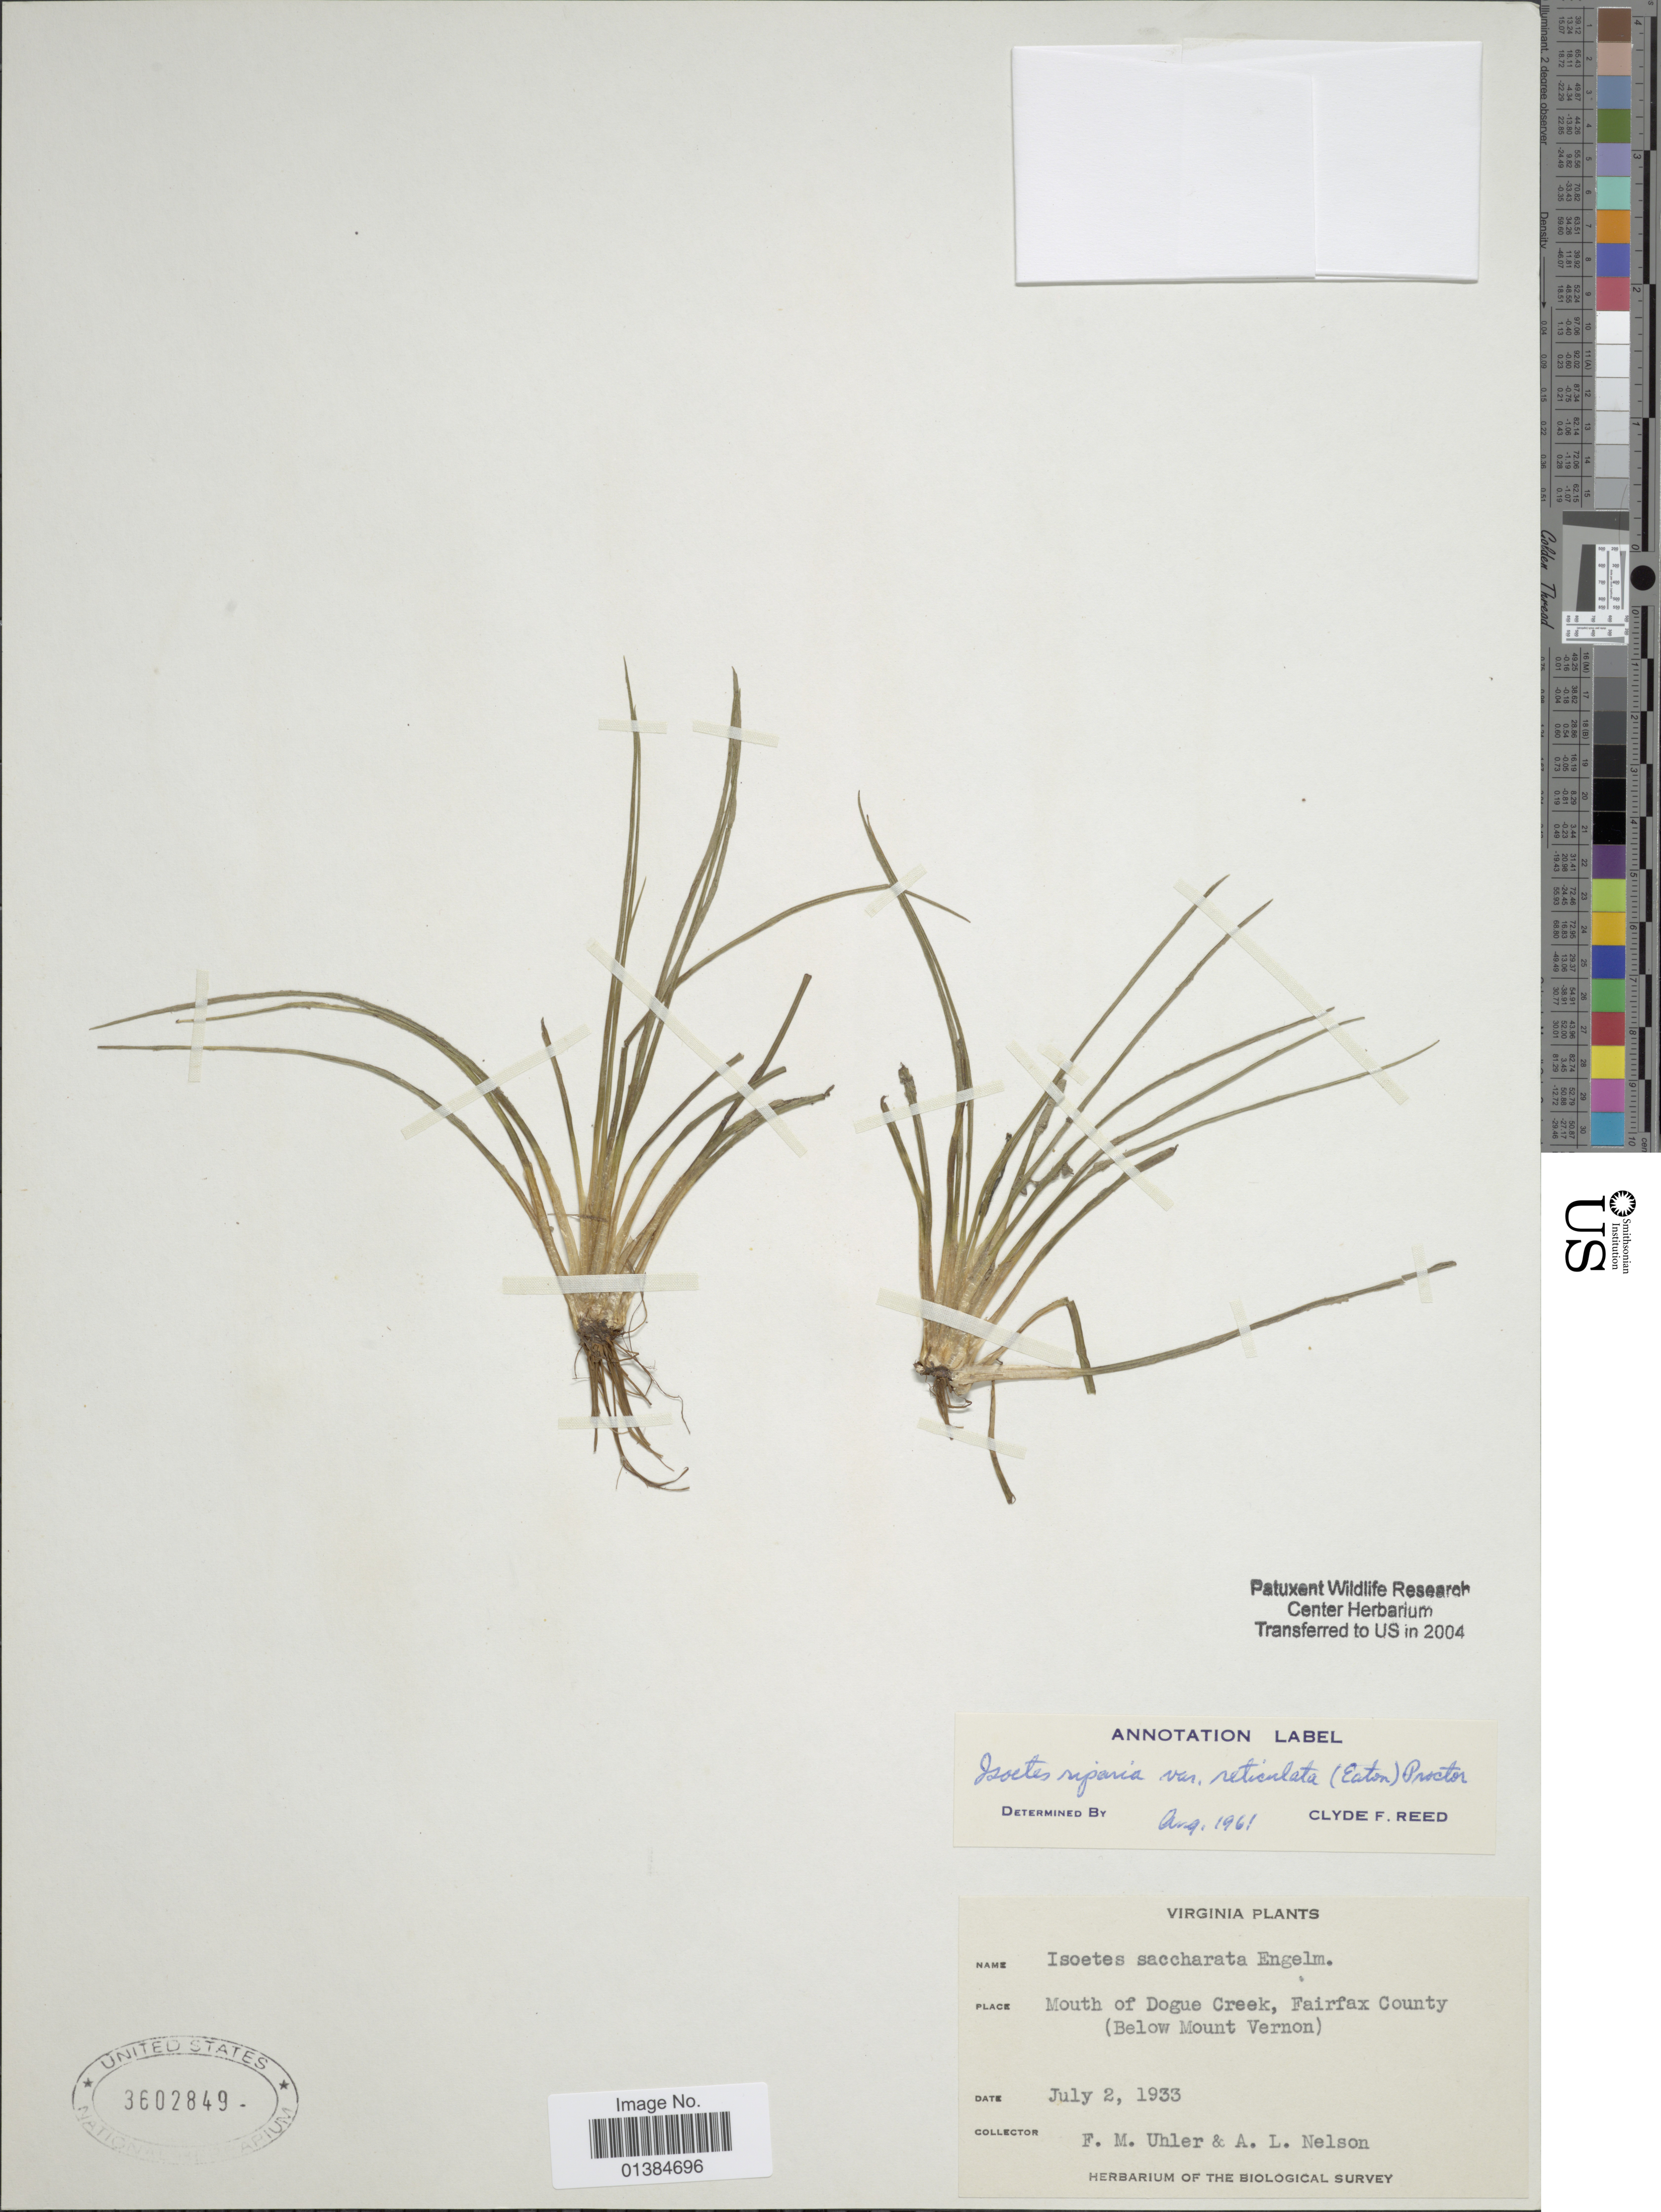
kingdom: Plantae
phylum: Tracheophyta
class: Lycopodiopsida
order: Isoetales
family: Isoetaceae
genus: Isoetes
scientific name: Isoetes riparia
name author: Engelm. ex A. Braun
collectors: F. M. Uhler & A. L. Nelson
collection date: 1933-07-02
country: United States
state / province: Virginia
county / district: Fairfax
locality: Mouth of Dogue Creek, Fairfax County (Below Mount Vernon).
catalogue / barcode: US 3602849